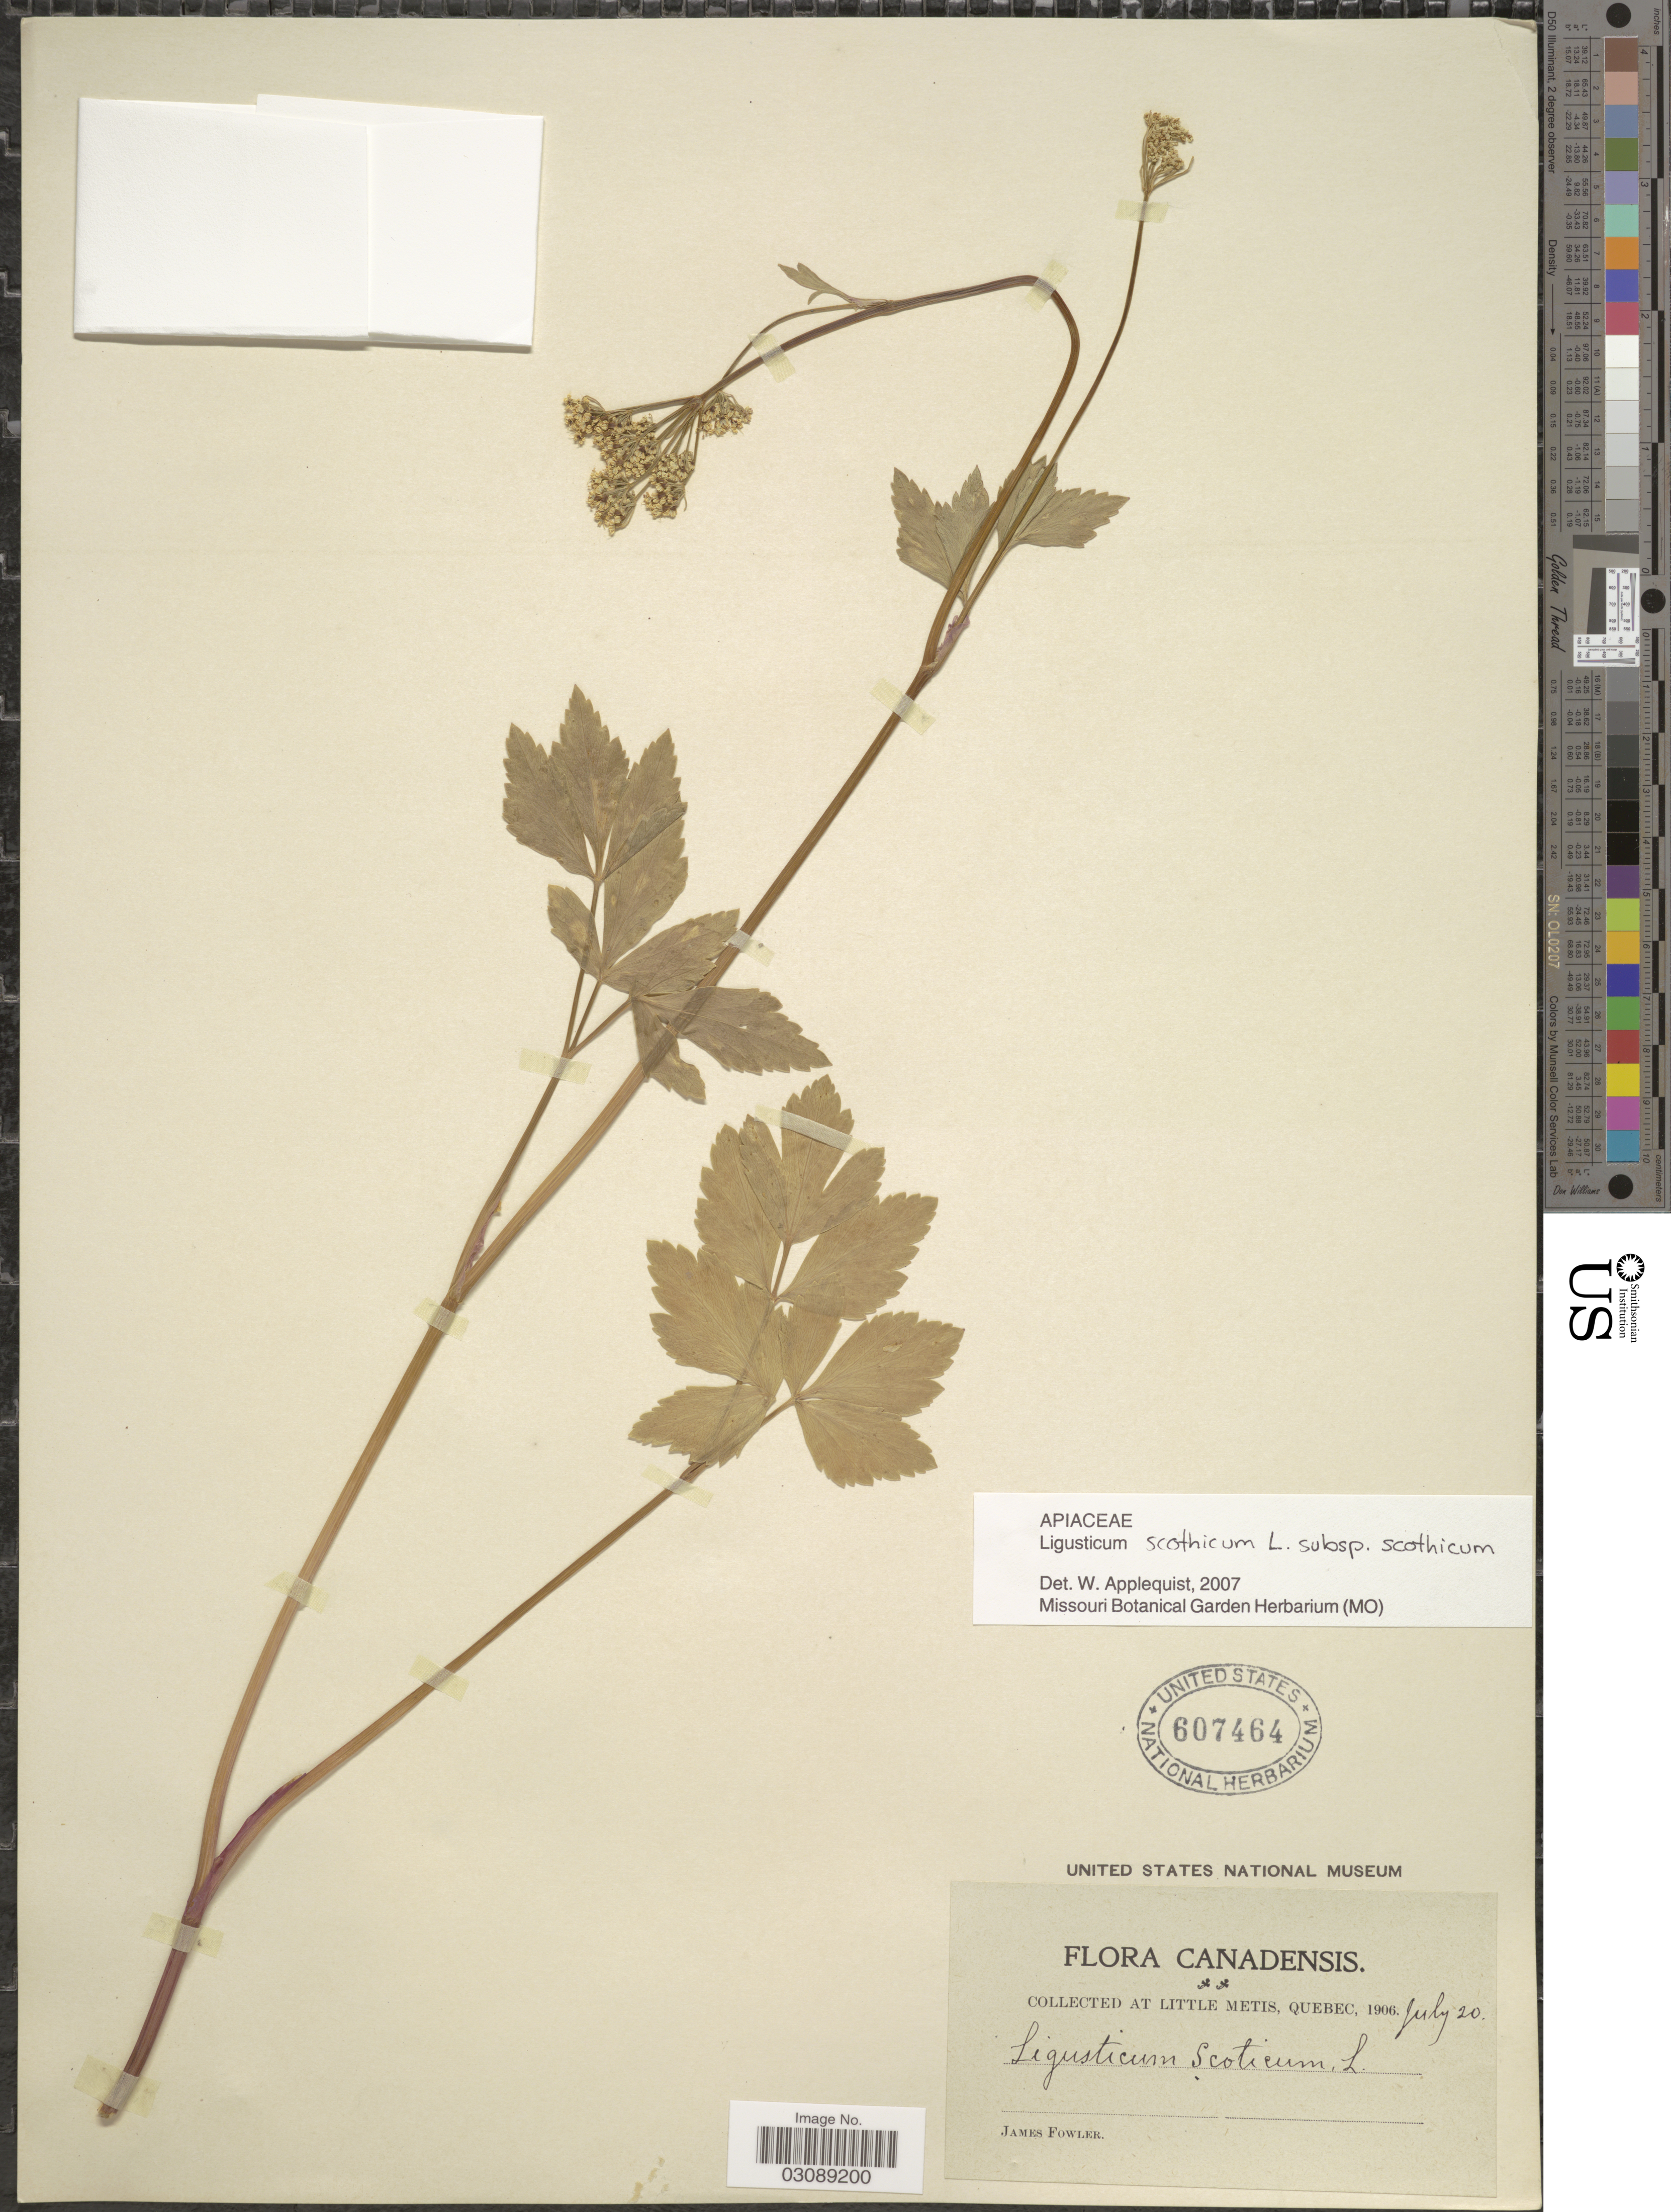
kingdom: Plantae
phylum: Tracheophyta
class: Magnoliopsida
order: Apiales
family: Apiaceae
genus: Ligusticum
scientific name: Ligusticum scoticum subsp. scoticum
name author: L.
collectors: J. P. Fowler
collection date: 1906-07-20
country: Canada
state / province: Quebec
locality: Little Metis.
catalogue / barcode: US 607464